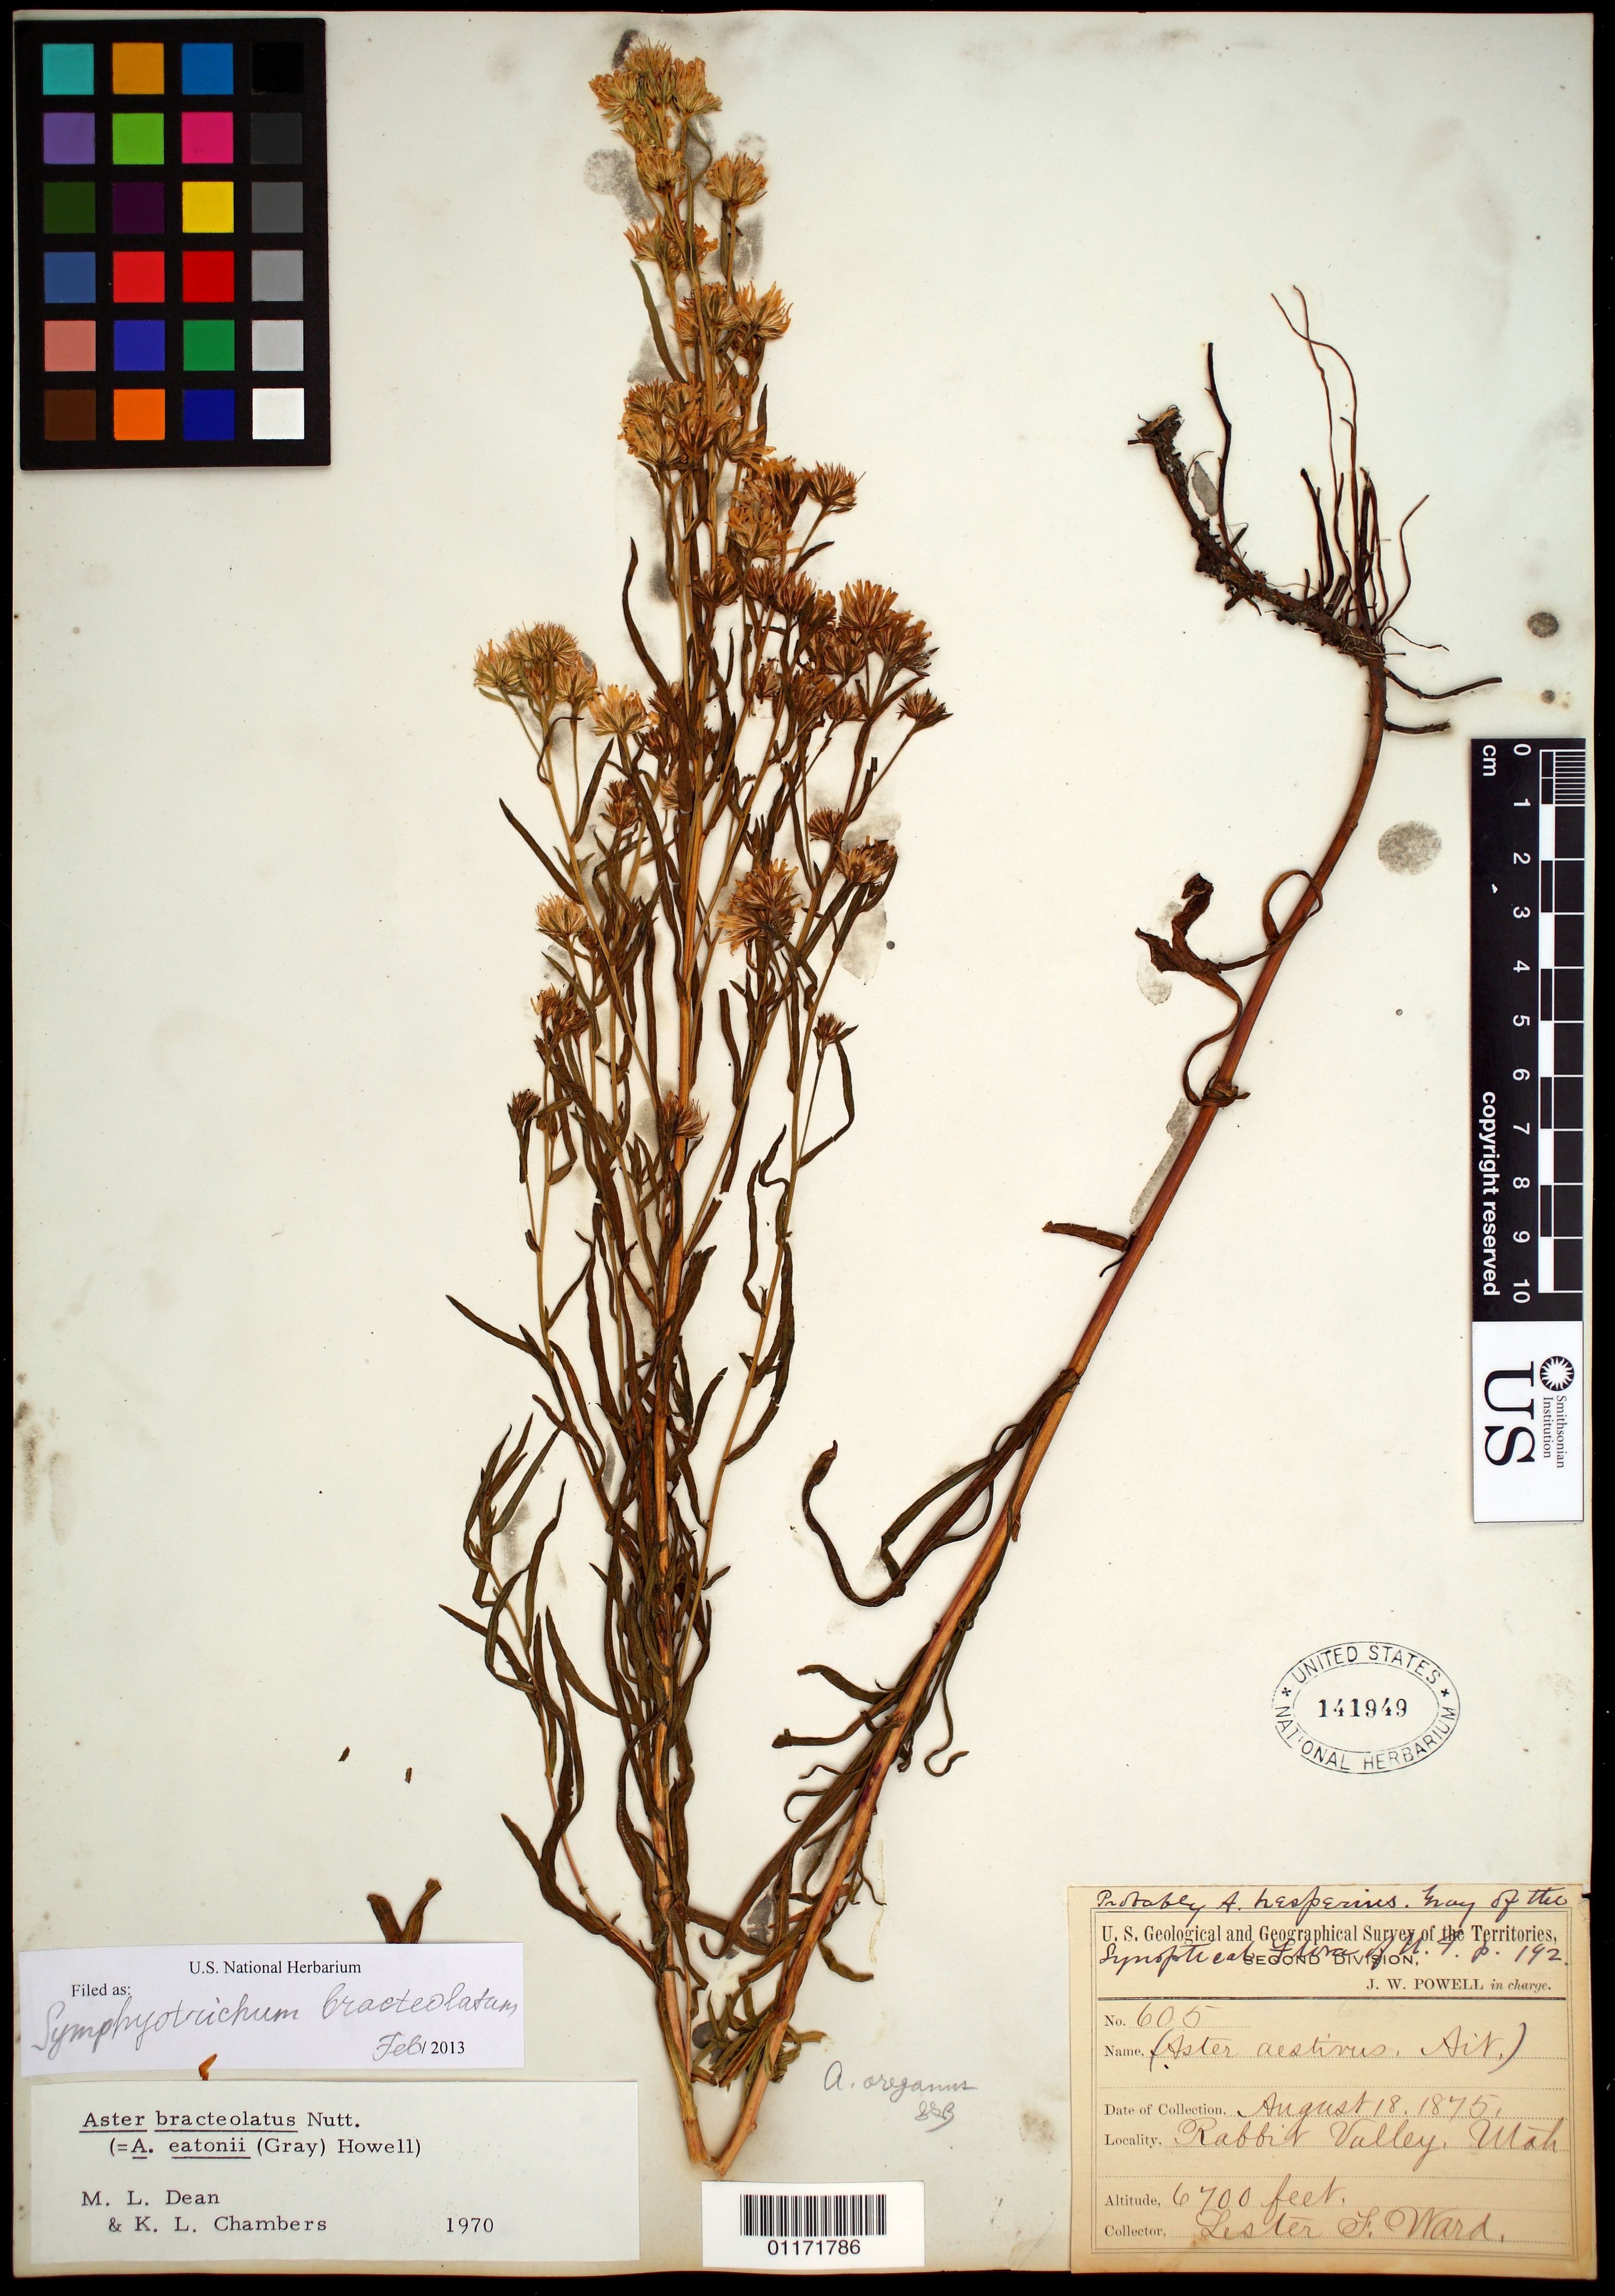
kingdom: Plantae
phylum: Tracheophyta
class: Magnoliopsida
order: Asterales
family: Asteraceae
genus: Symphyotrichum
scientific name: Symphyotrichum bracteolatum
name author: (Nutt.) G.L. Nesom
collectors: L. F. Ward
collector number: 605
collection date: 1875-08-18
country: United States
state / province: Utah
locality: Rabbit Valley.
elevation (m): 2042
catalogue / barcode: US 141949